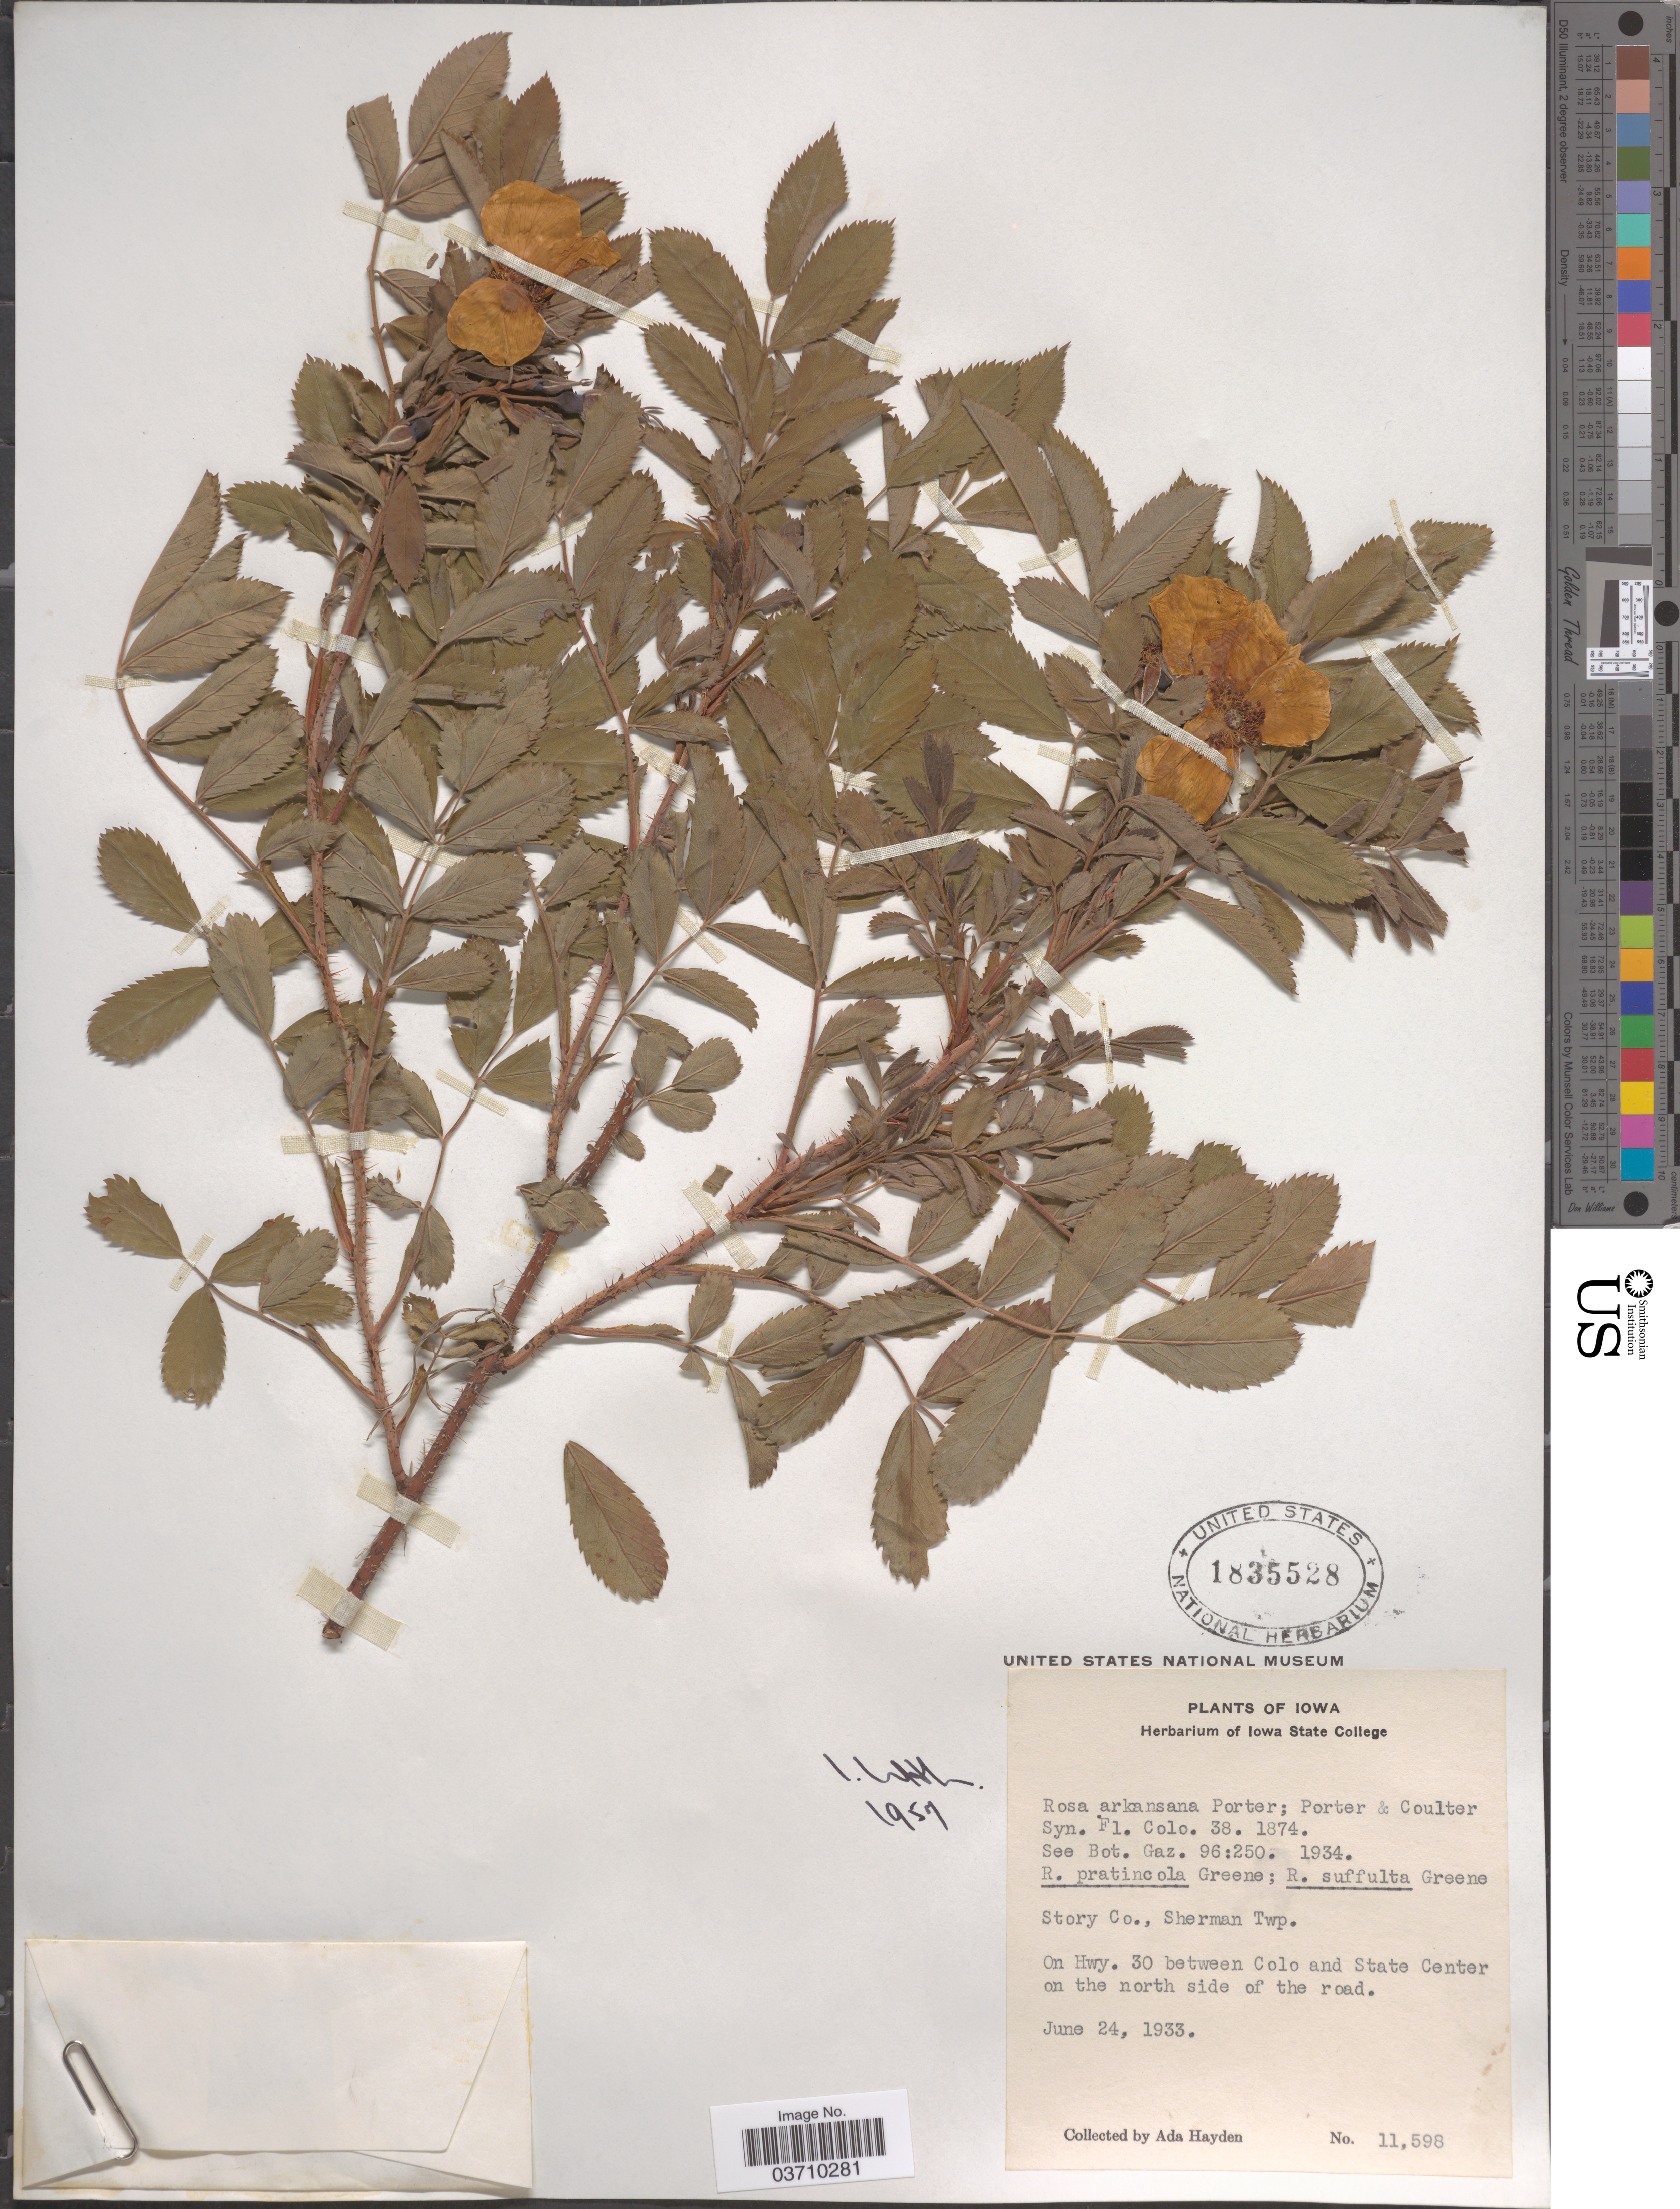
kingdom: Plantae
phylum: Tracheophyta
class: Magnoliopsida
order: Rosales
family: Rosaceae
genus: Rosa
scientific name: Rosa arkansana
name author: Porter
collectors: Ada Hayden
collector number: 11598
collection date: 1933-06-24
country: United States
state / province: Iowa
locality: Story Co., Sherman Twp. On Hwy. 30 between Colo and State Center on the north side of the road.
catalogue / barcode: US 1835528